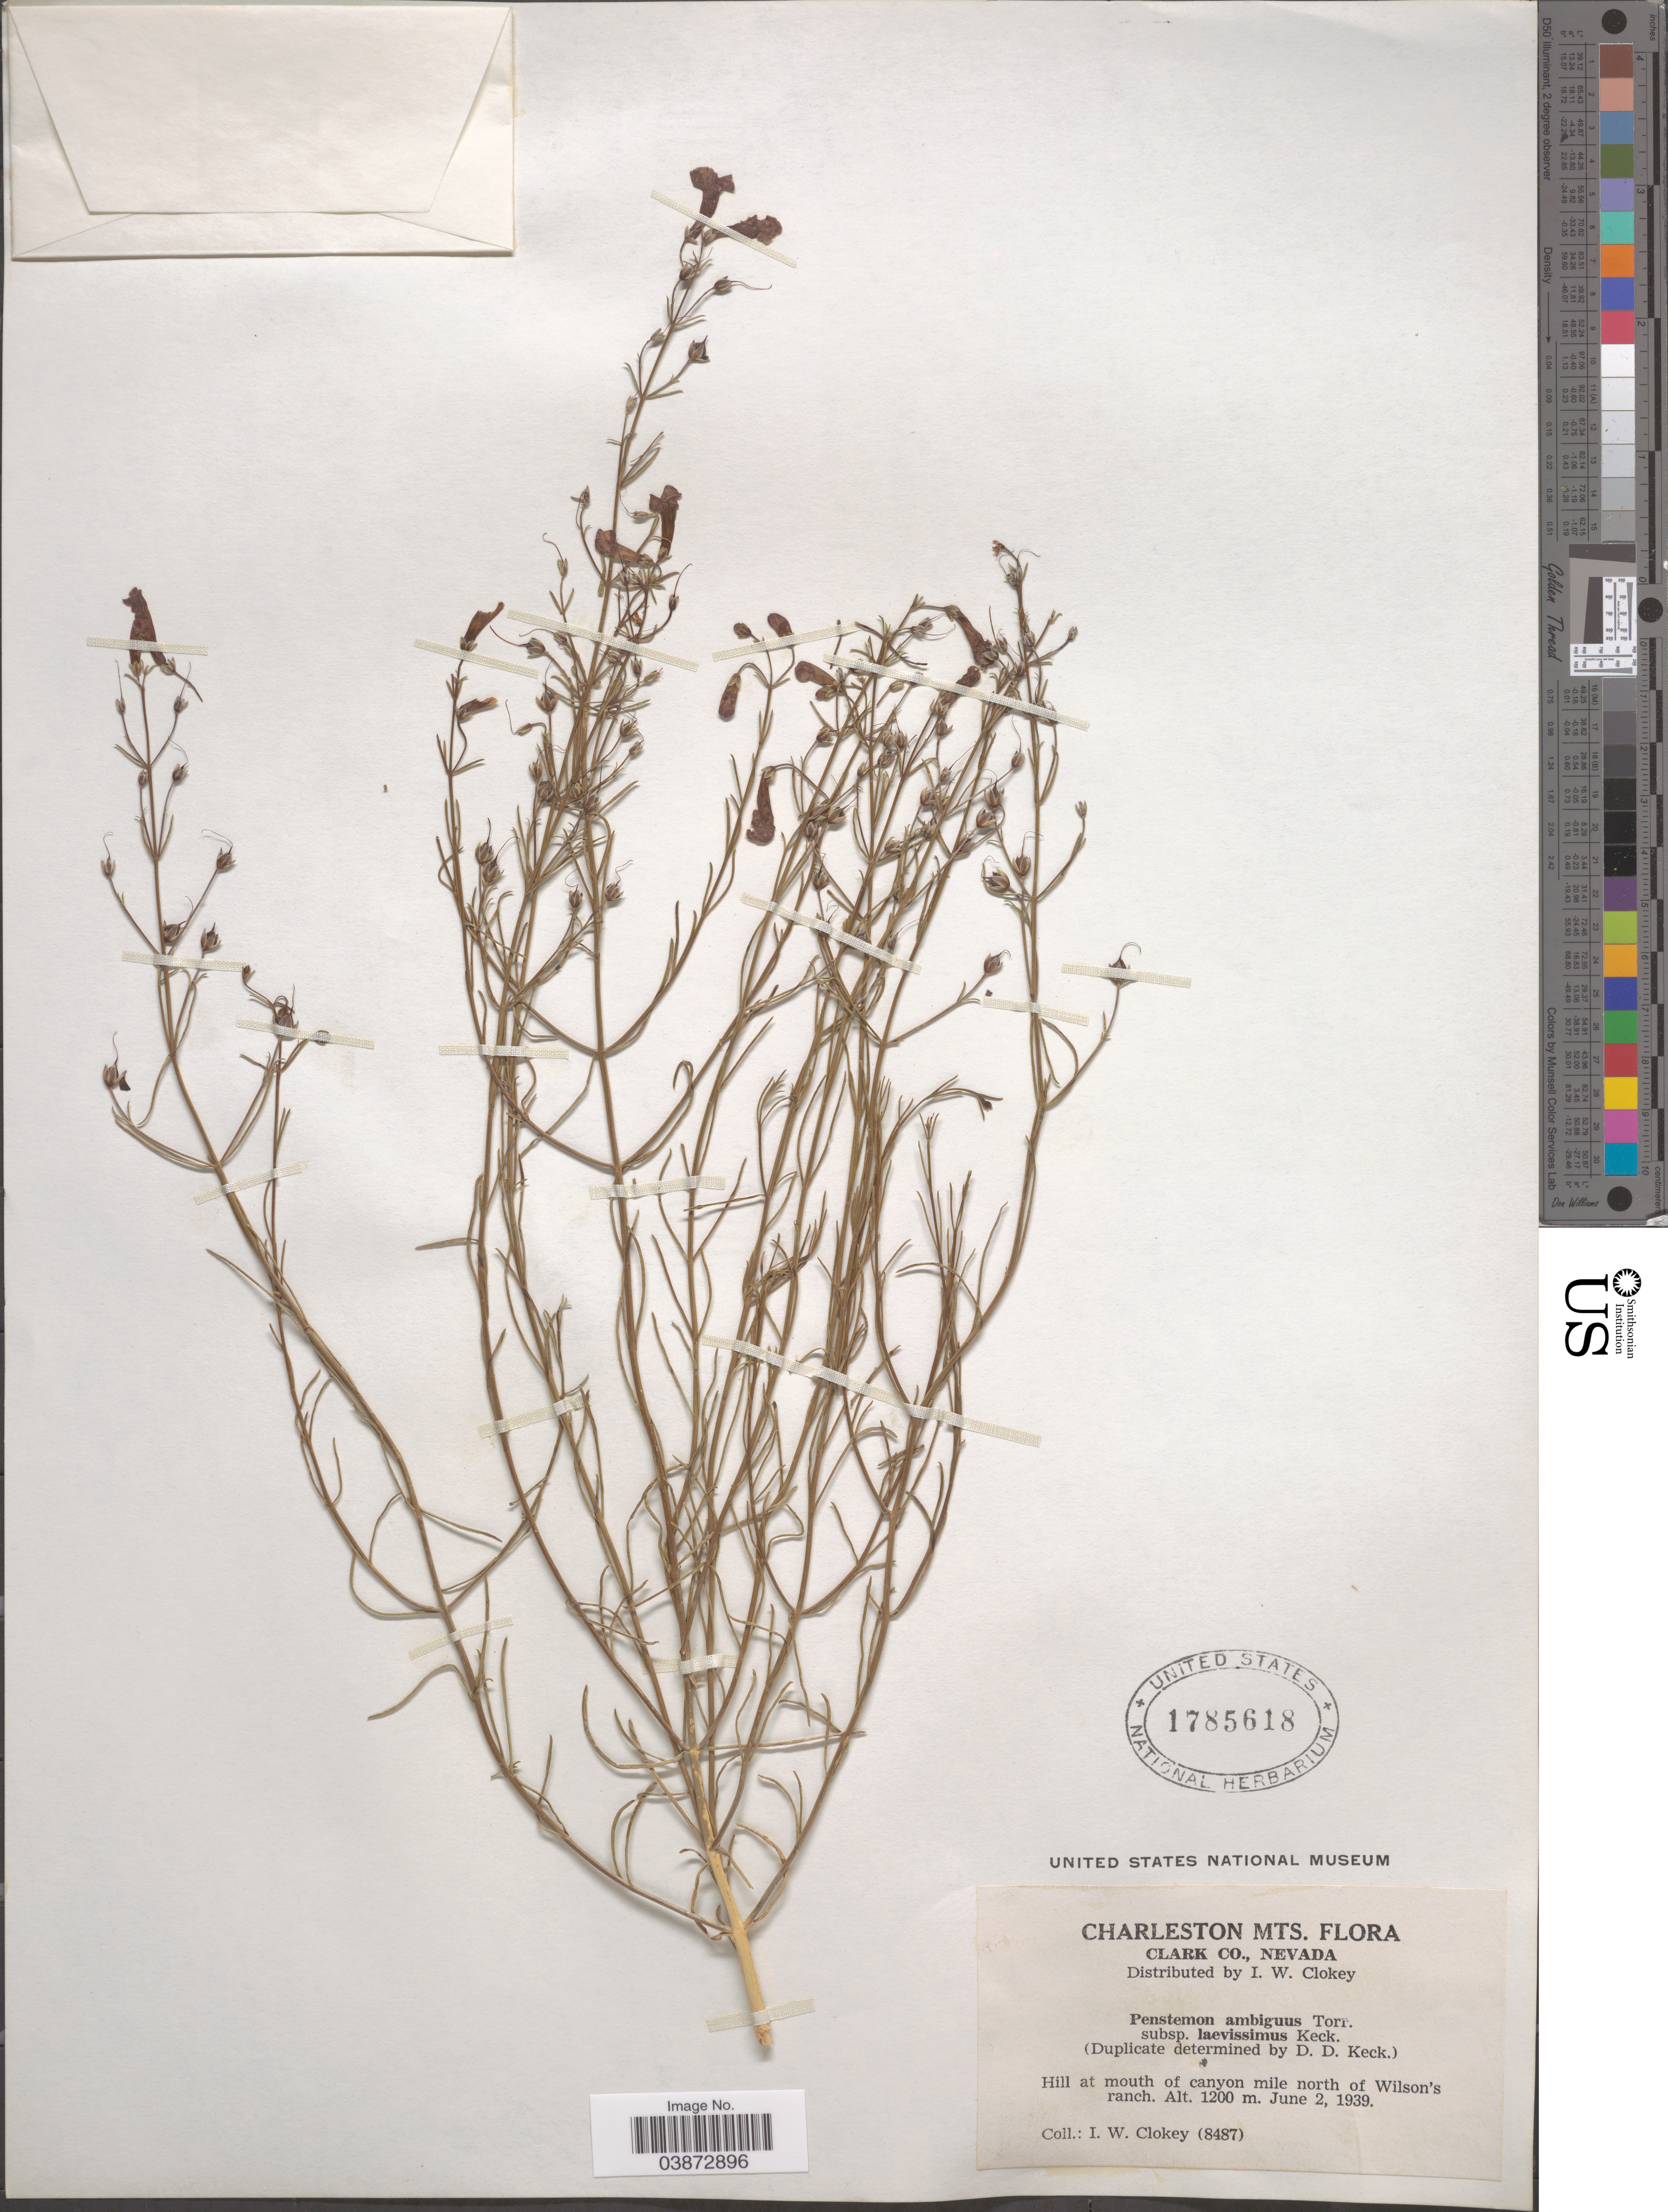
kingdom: Plantae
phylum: Tracheophyta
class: Magnoliopsida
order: Lamiales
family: Plantaginaceae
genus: Penstemon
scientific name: Penstemon ambiguus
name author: Torr.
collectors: I. W. Clokey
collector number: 8487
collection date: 1939-06-02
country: United States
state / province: Nevada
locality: Charleston Mts. Clark Co. Hill at mouth of canyon mile north of Wilson's ranch.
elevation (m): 1200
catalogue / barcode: US 1785618